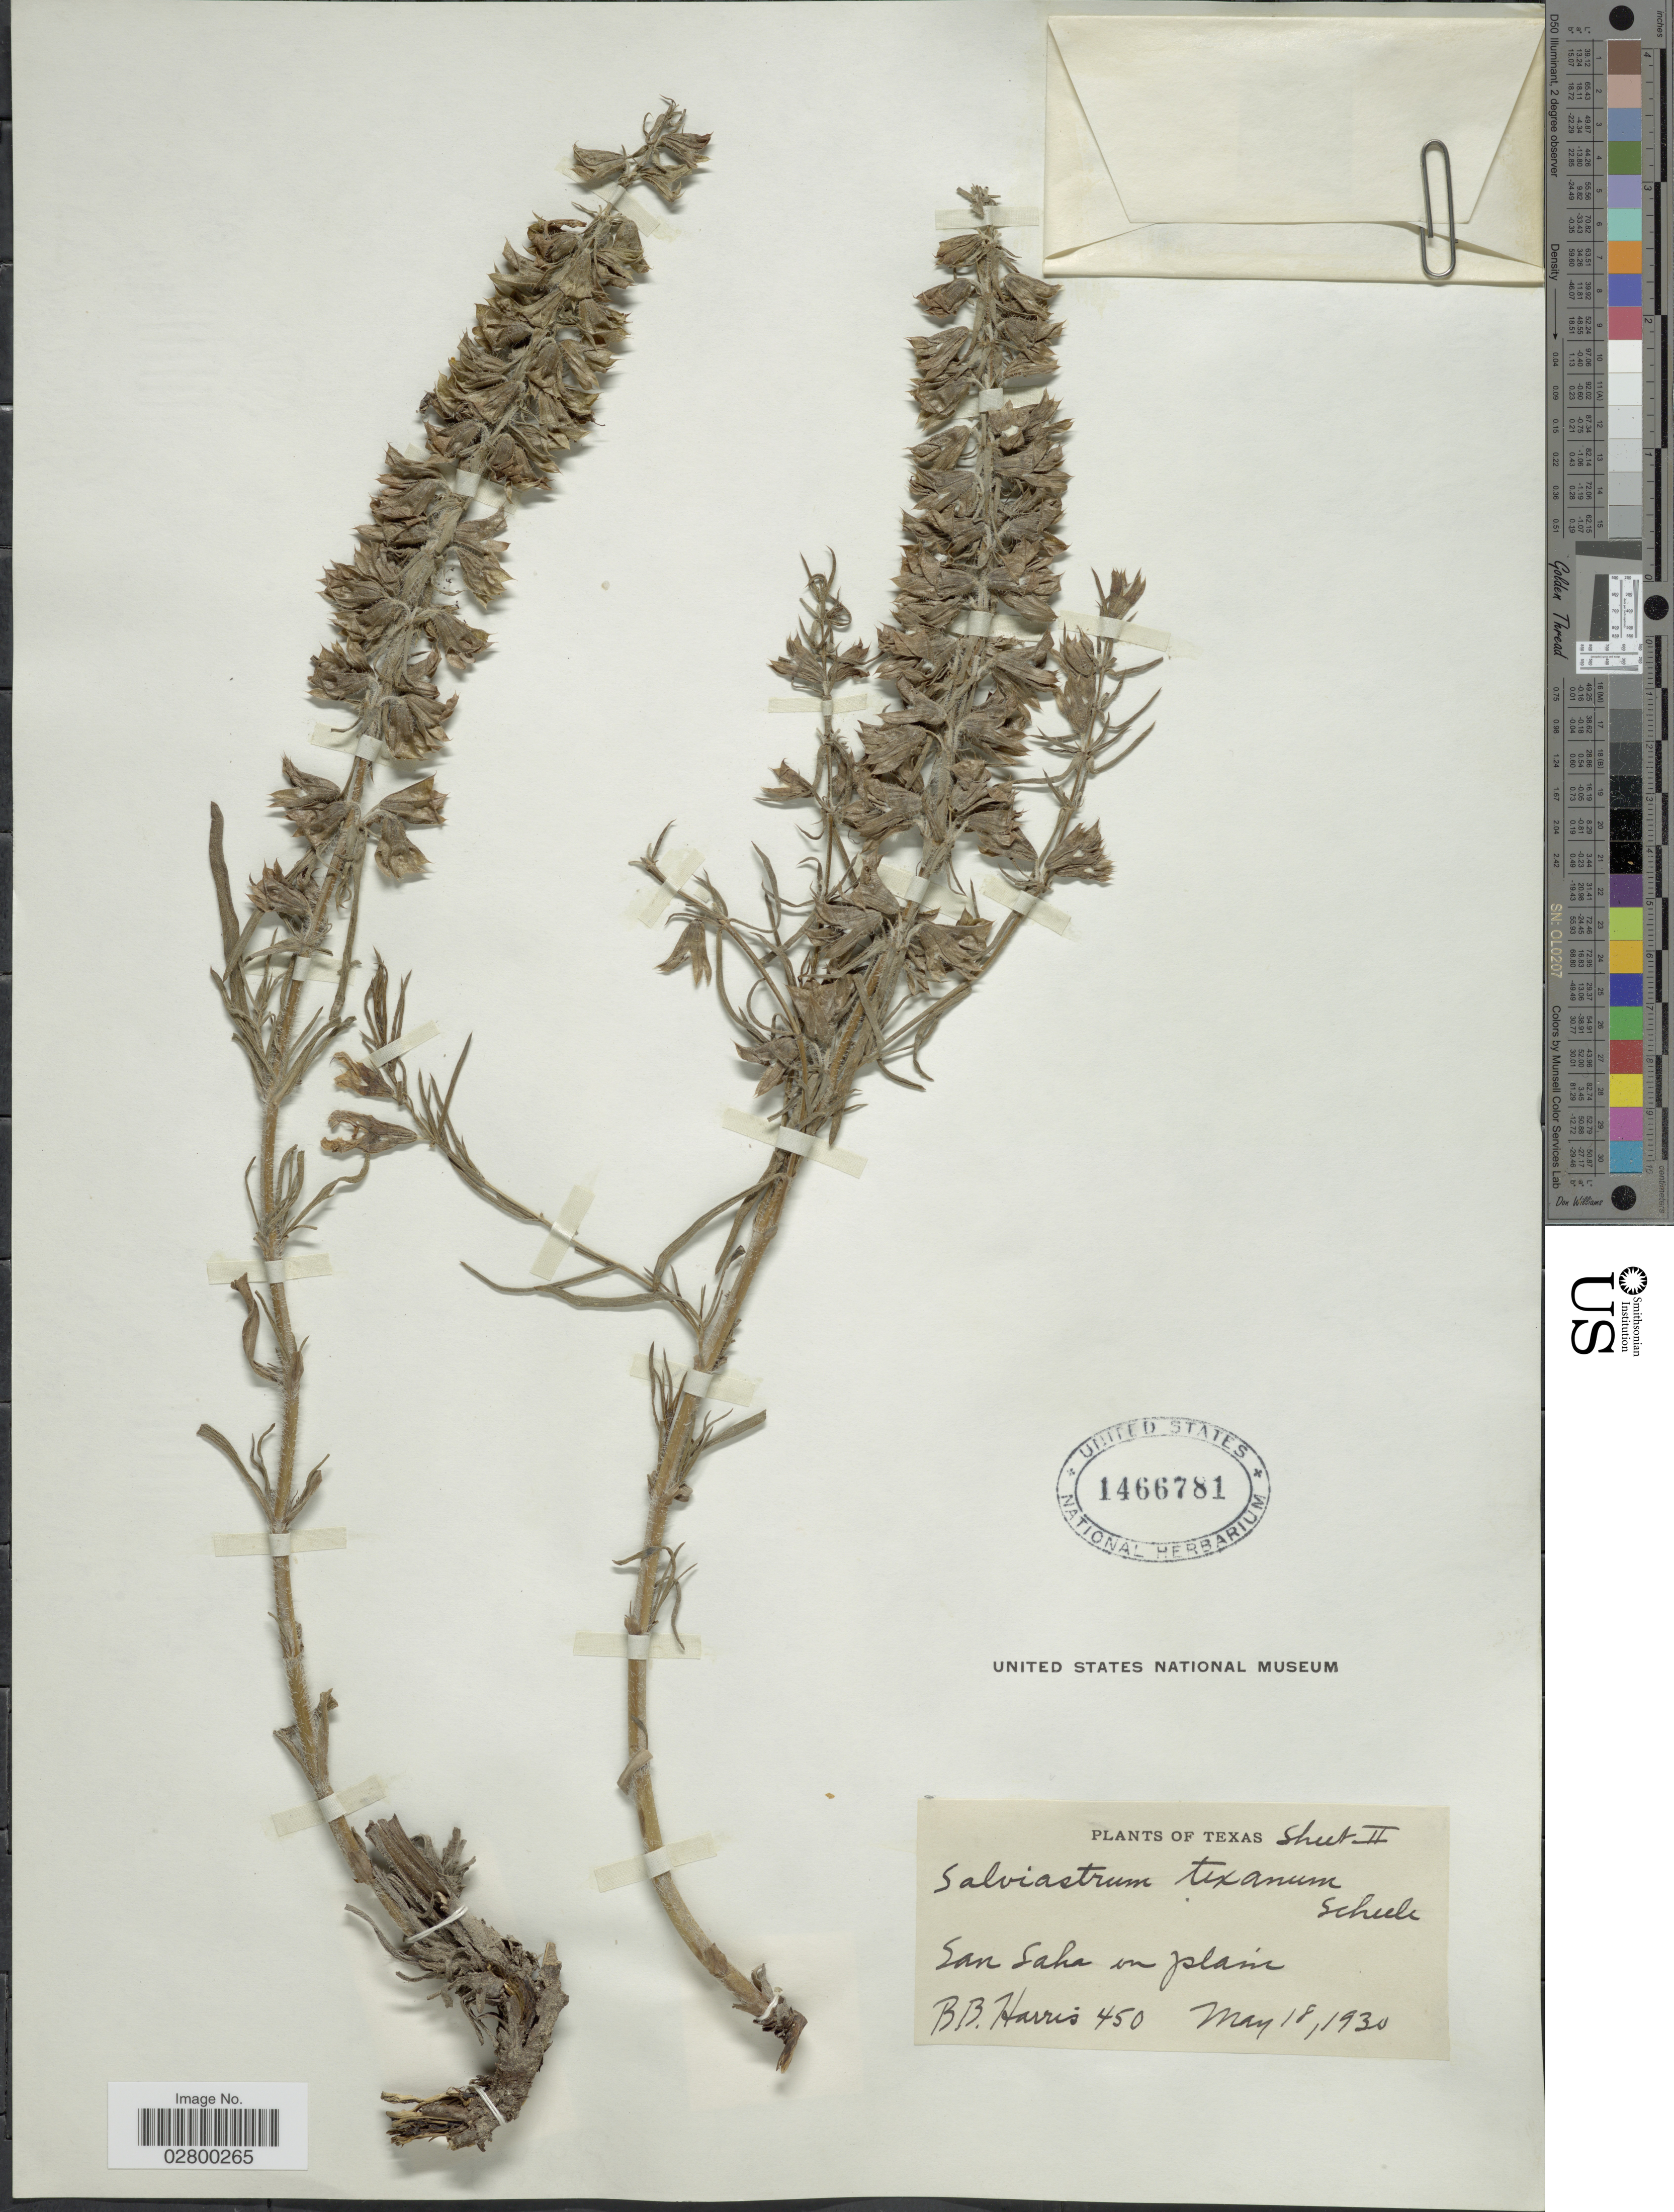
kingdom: Plantae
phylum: Tracheophyta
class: Magnoliopsida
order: Lamiales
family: Lamiaceae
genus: Salvia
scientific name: Salvia texana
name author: (Scheele) Torr.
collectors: B. B. Harris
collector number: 450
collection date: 1930-05-18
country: United States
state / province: Texas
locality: San Saba on plaine.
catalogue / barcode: US 1466781